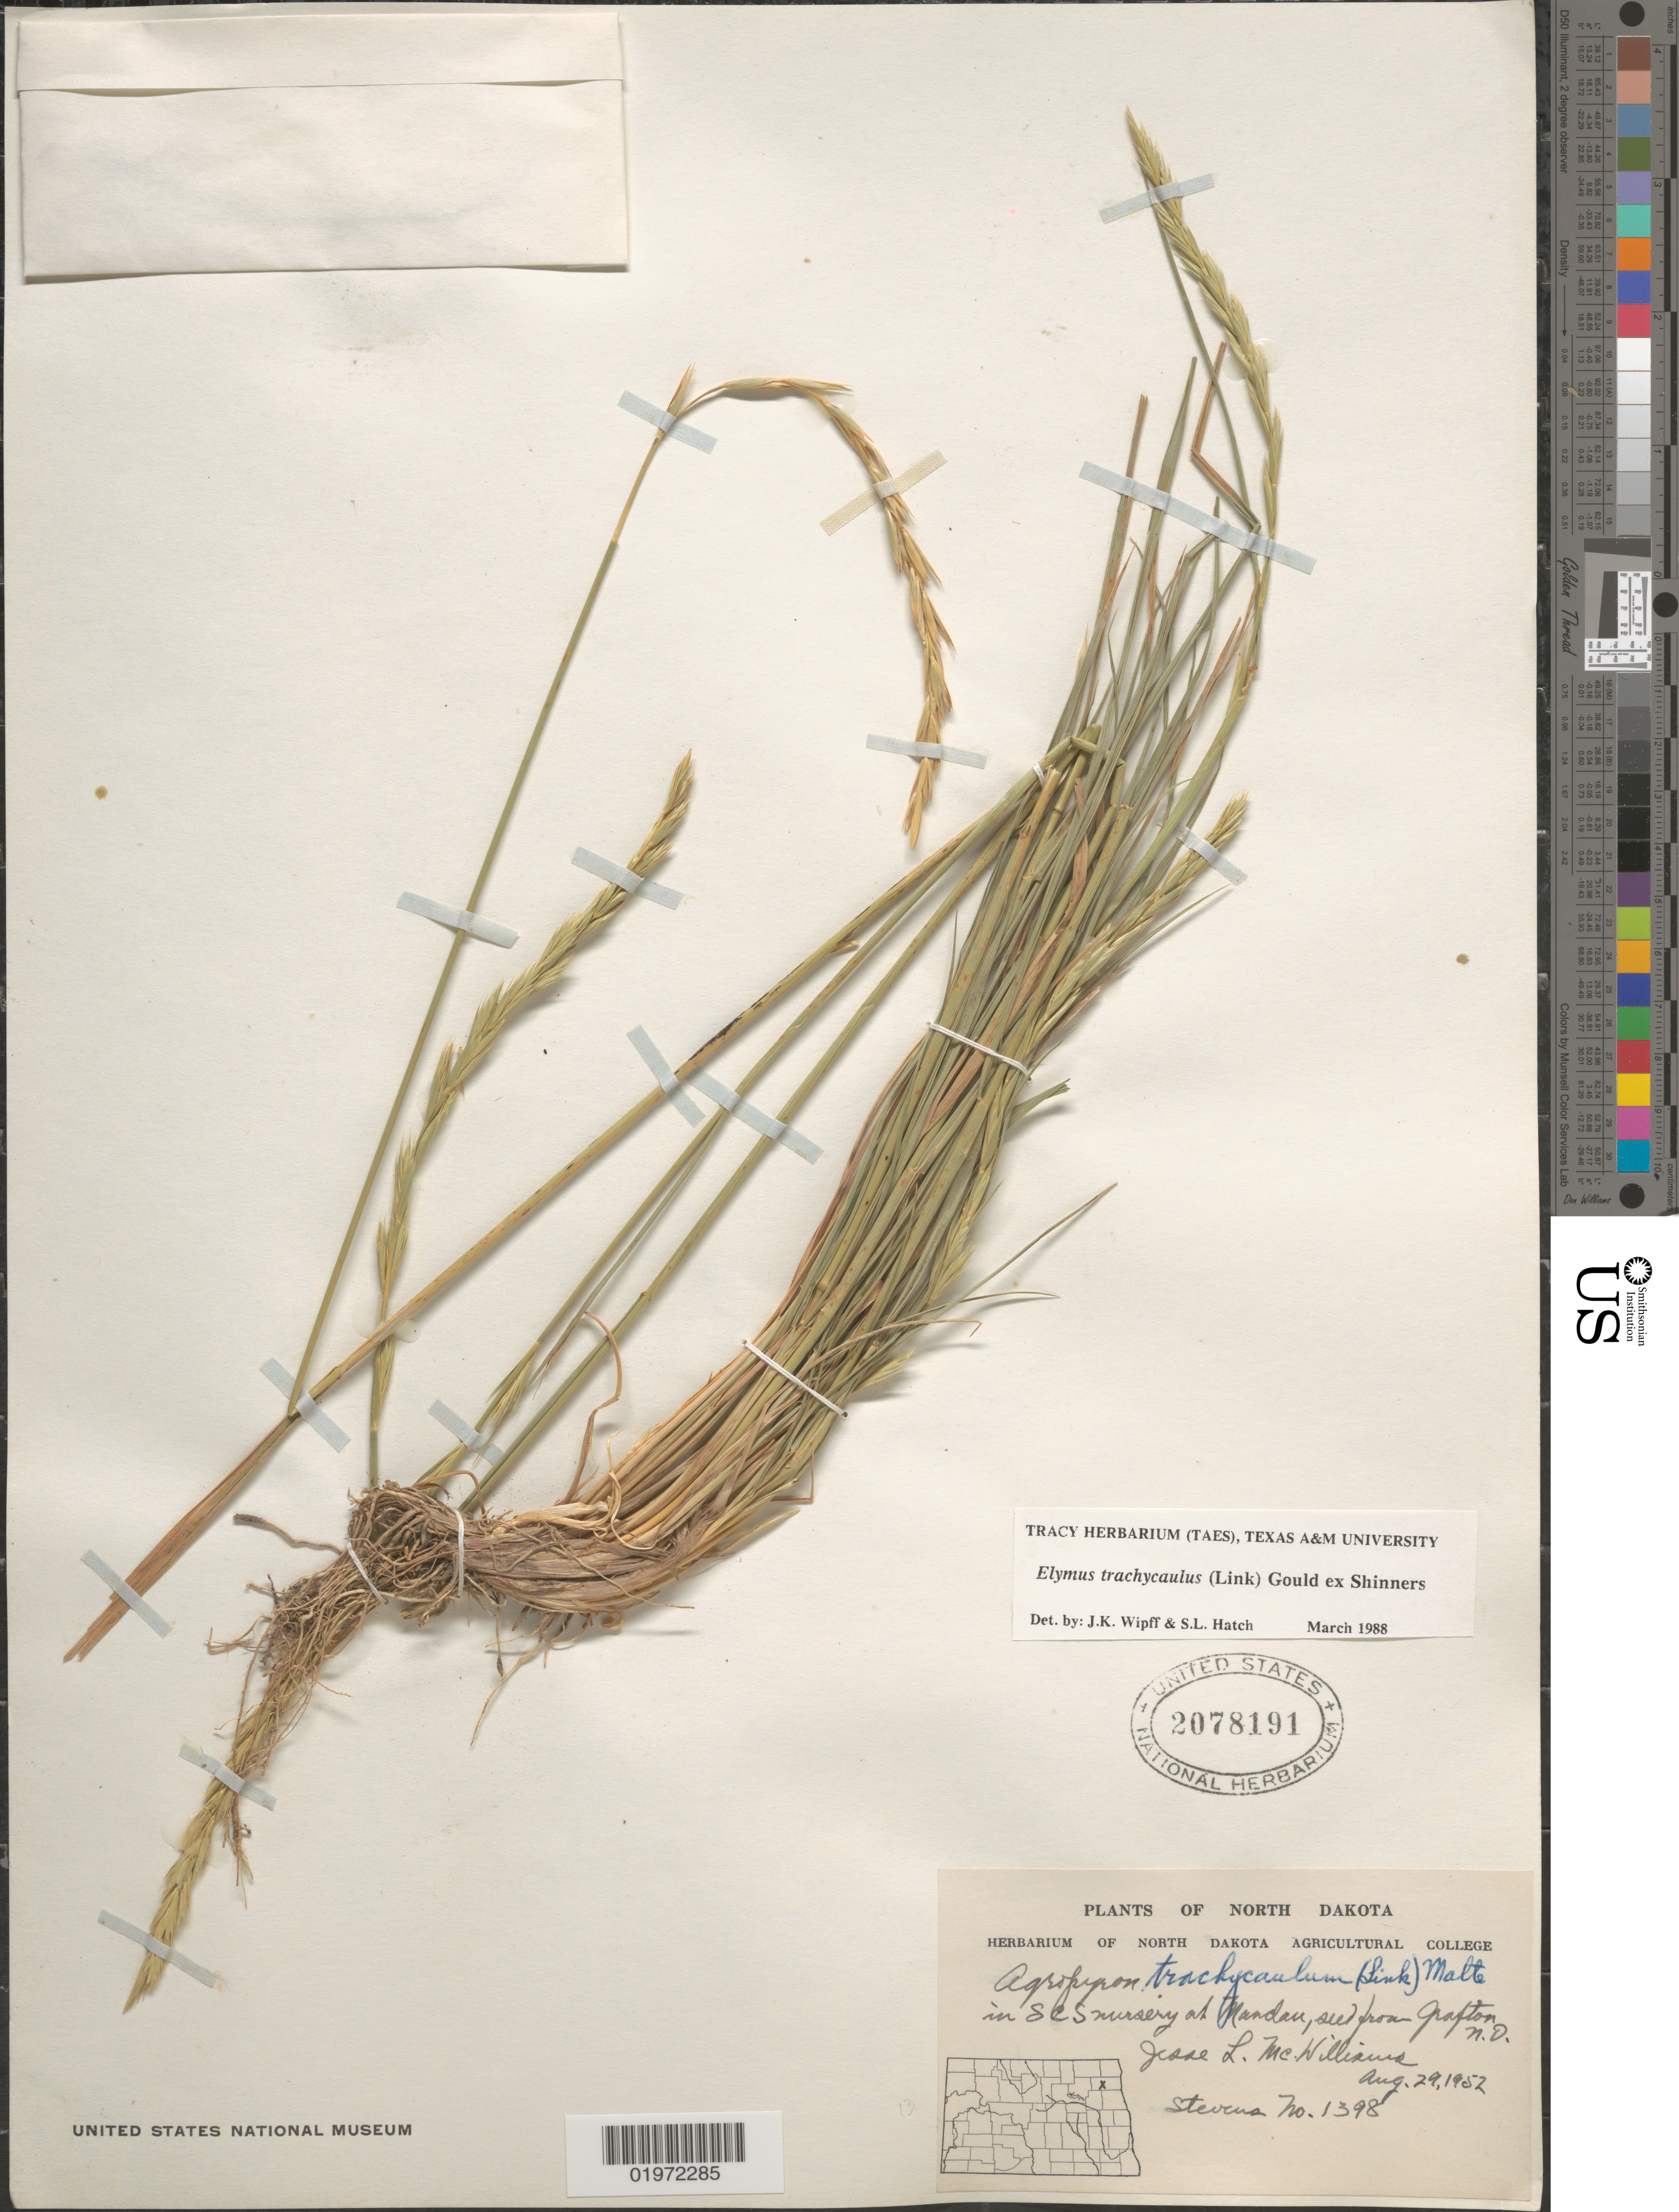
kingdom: Plantae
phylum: Tracheophyta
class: Liliopsida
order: Poales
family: Poaceae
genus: Elymus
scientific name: Elymus trachycaulus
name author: (Link) Gould ex Shinners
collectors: J. McWilliams & -. Stevens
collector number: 1398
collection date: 1952-08-29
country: United States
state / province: North Dakota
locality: In SCS nursery at Mandan.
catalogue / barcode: US 2078191